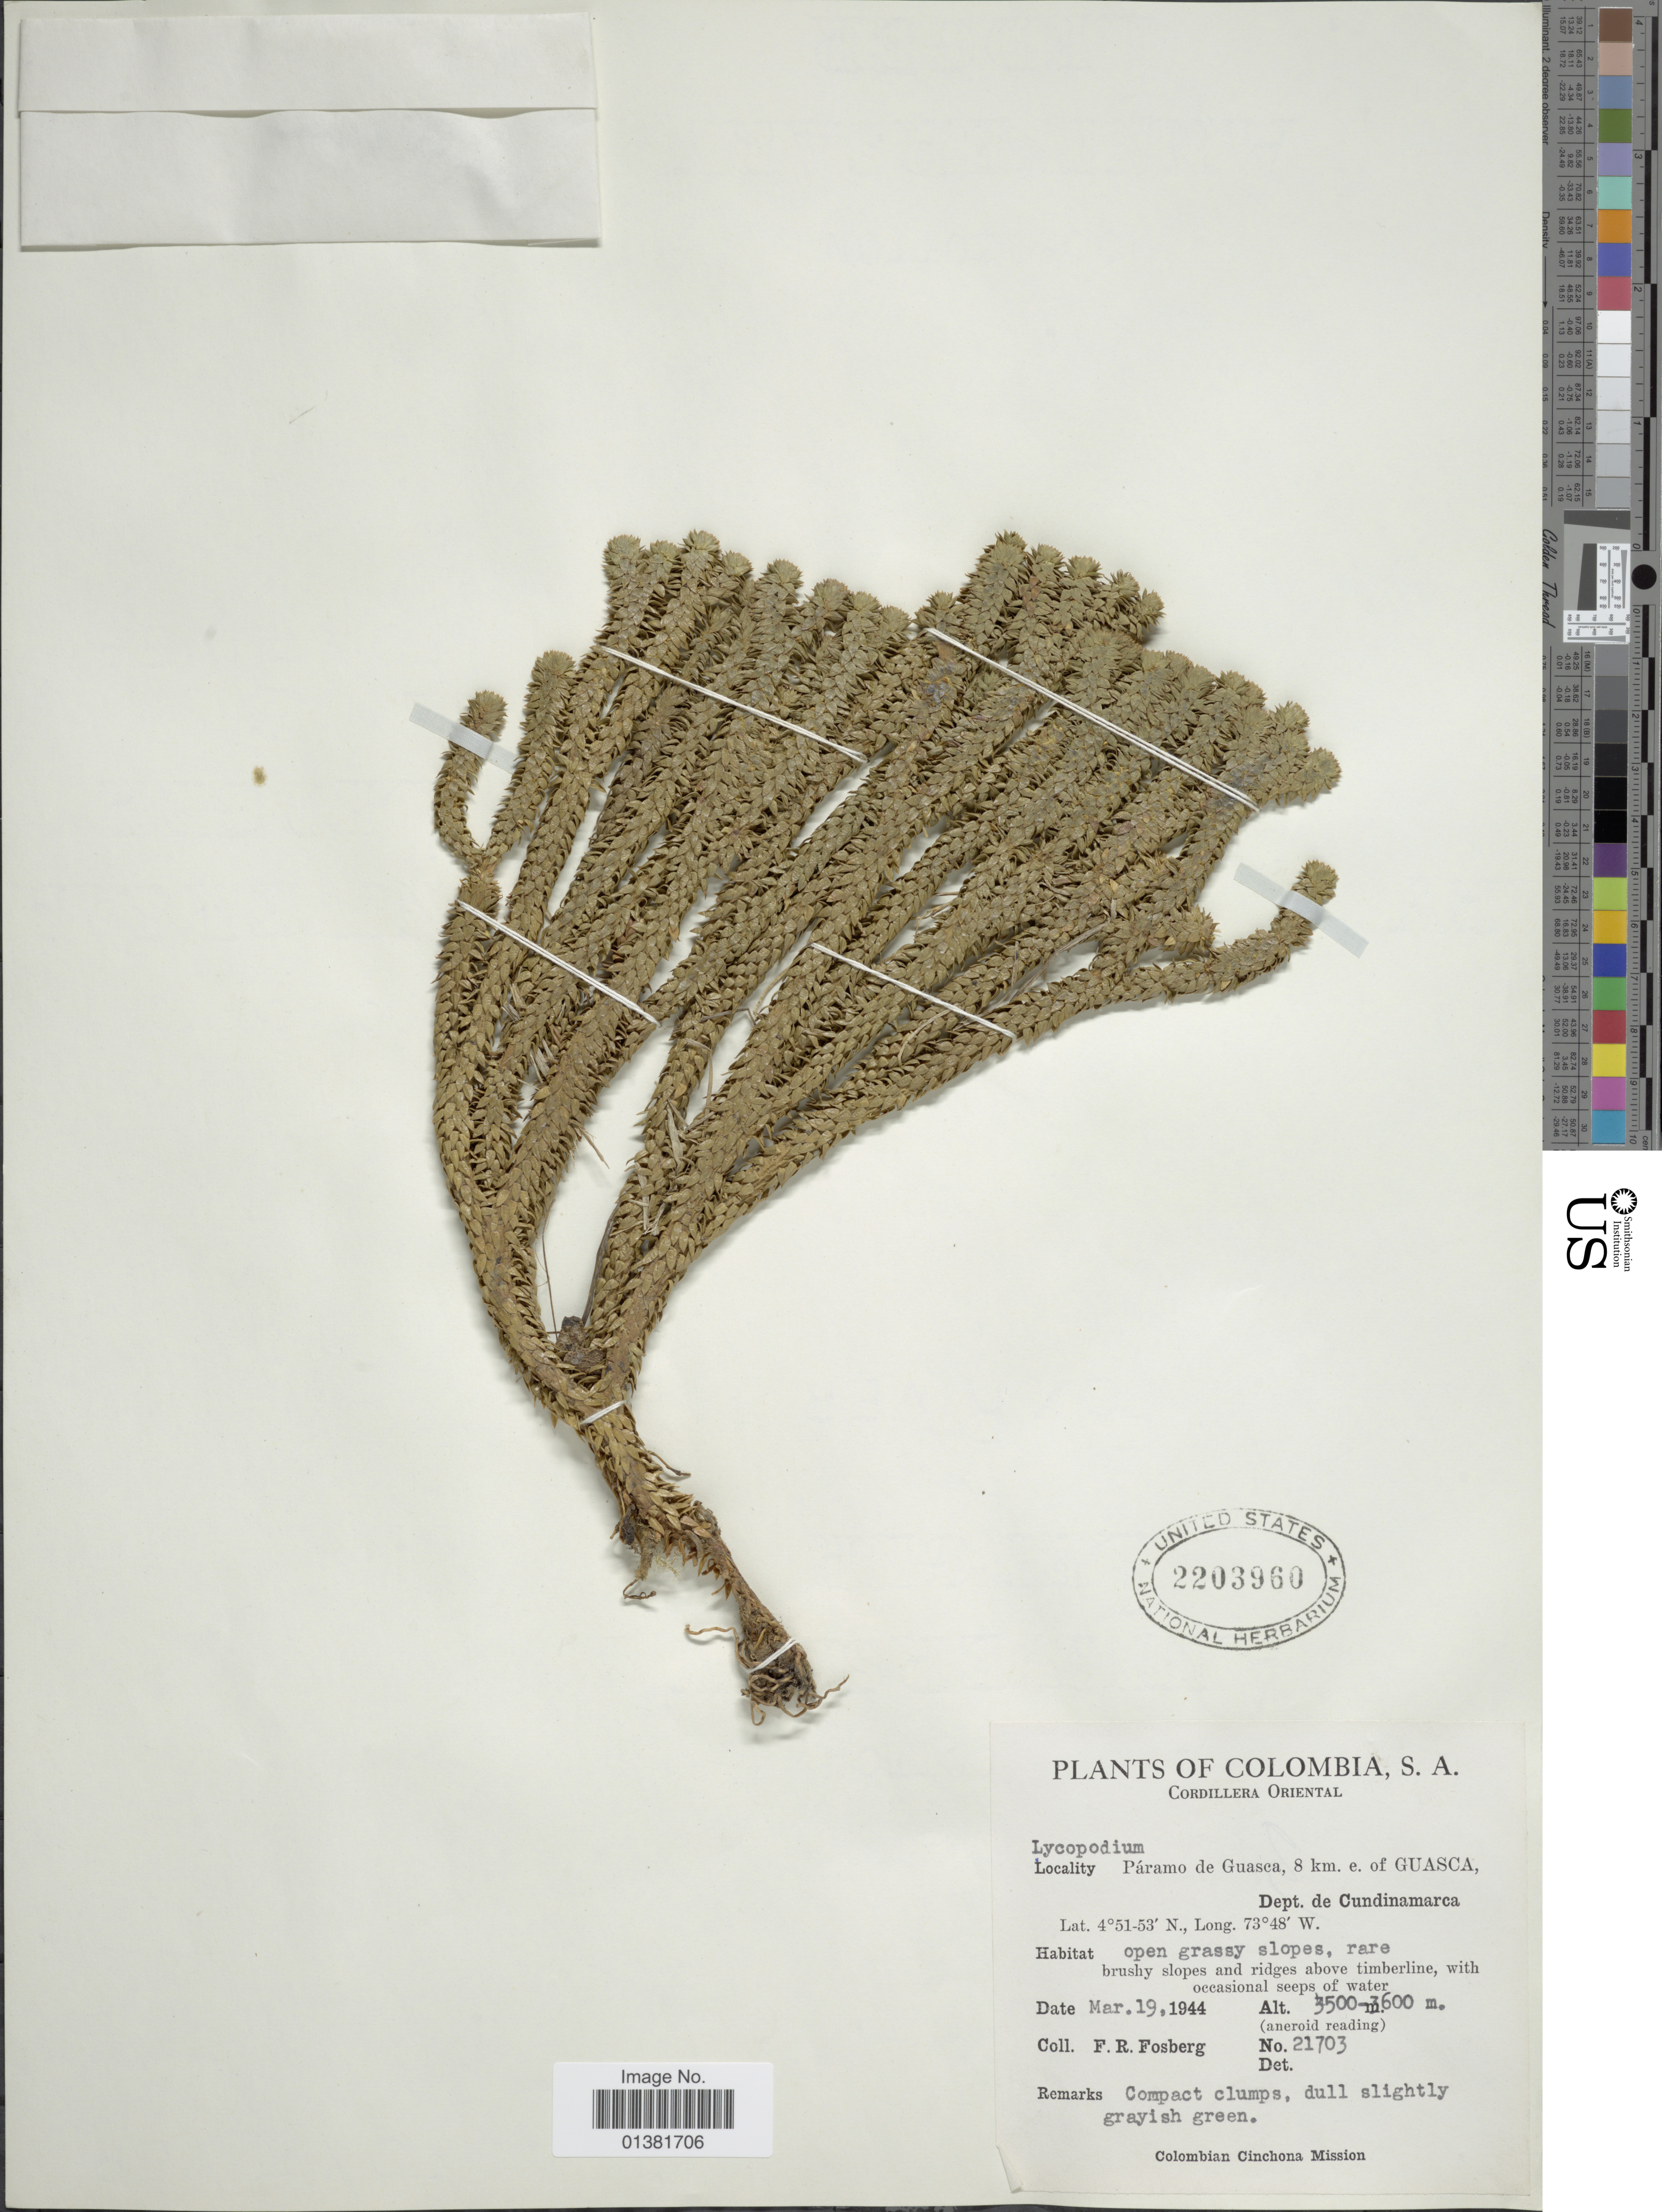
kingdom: Plantae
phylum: Tracheophyta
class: Lycopodiopsida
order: Lycopodiales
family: Lycopodiaceae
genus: Phlegmariurus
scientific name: Phlegmariurus brevifolius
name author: (Grev. & Hook.) B. Øllg.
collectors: F. R. Fosberg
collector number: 21703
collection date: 1944-03-19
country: Colombia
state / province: Cundinamarca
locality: Cordillera Oriental, Páramo de Guasca, 8 km. e. of Guasca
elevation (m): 3500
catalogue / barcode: US 2203960